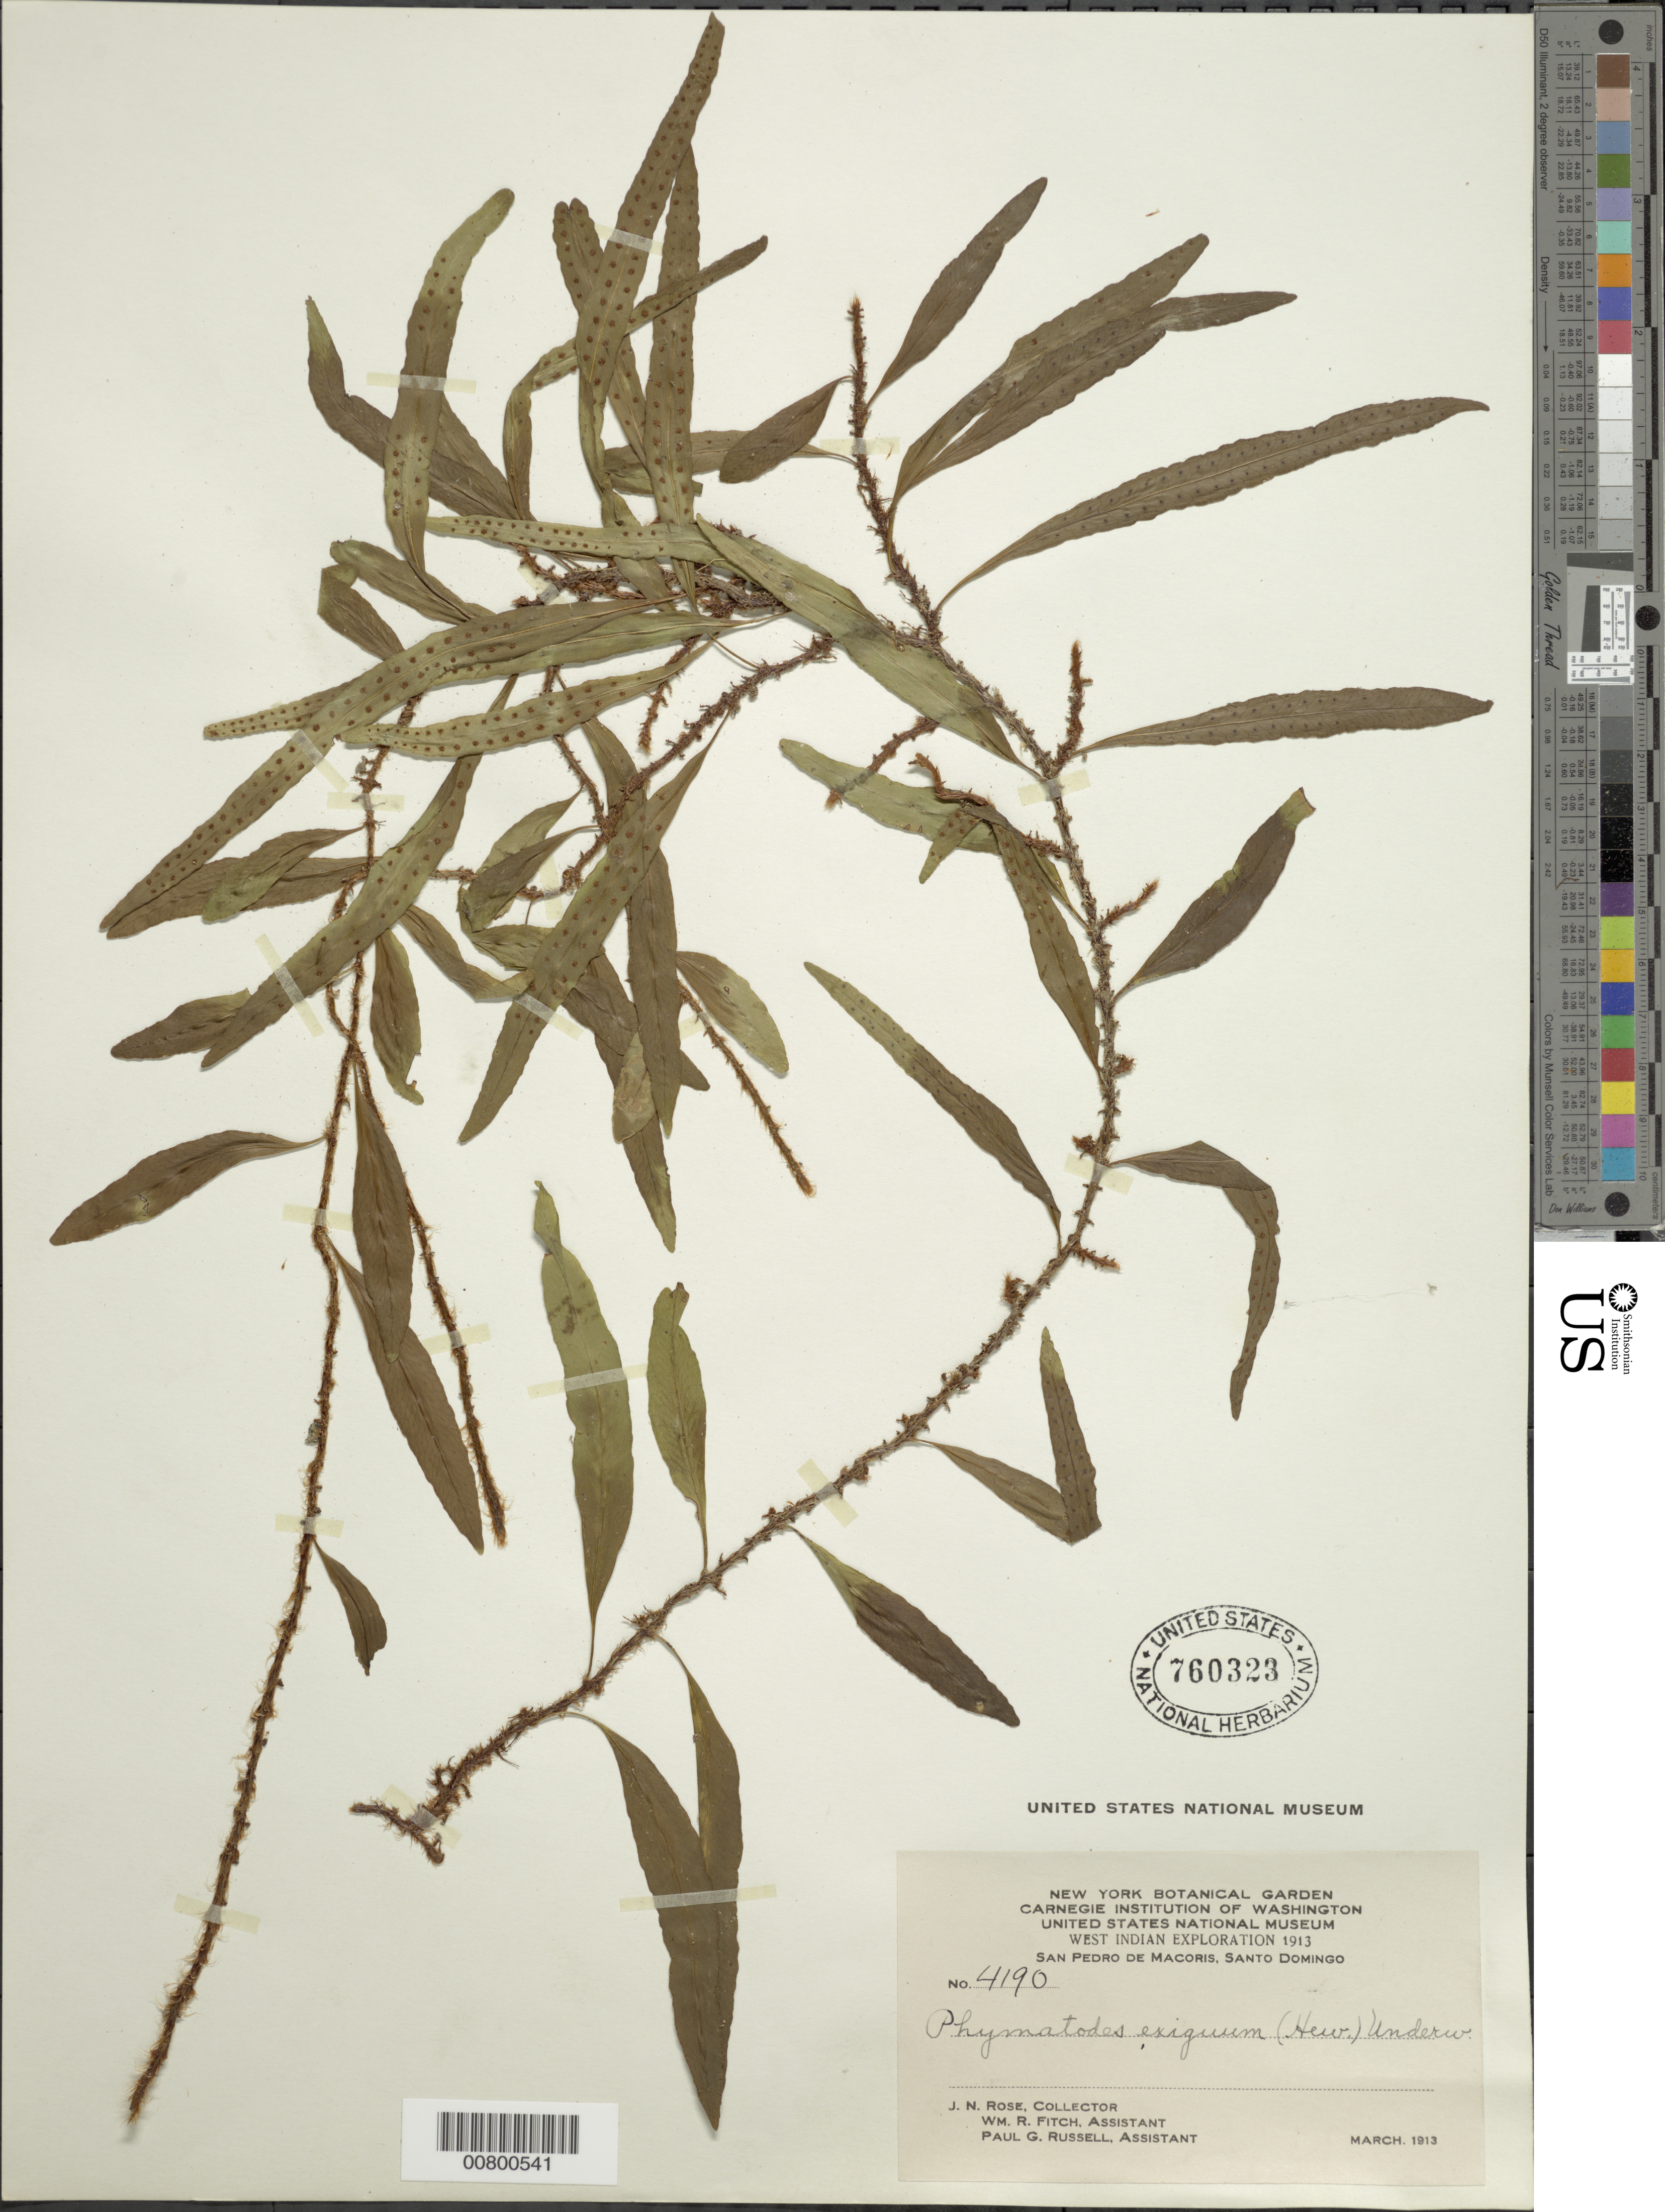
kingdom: Plantae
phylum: Tracheophyta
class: Polypodiopsida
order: Polypodiales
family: Polypodiaceae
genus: Microgramma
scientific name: Microgramma heterophylla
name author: (L.) Wherry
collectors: J. N. Rose, W. R. Fitch & P. G. Russell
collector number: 4190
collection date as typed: Mar 1913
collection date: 1913-03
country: Dominican Republic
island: Hispaniola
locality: San Pedro de Macoris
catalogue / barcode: US 760323